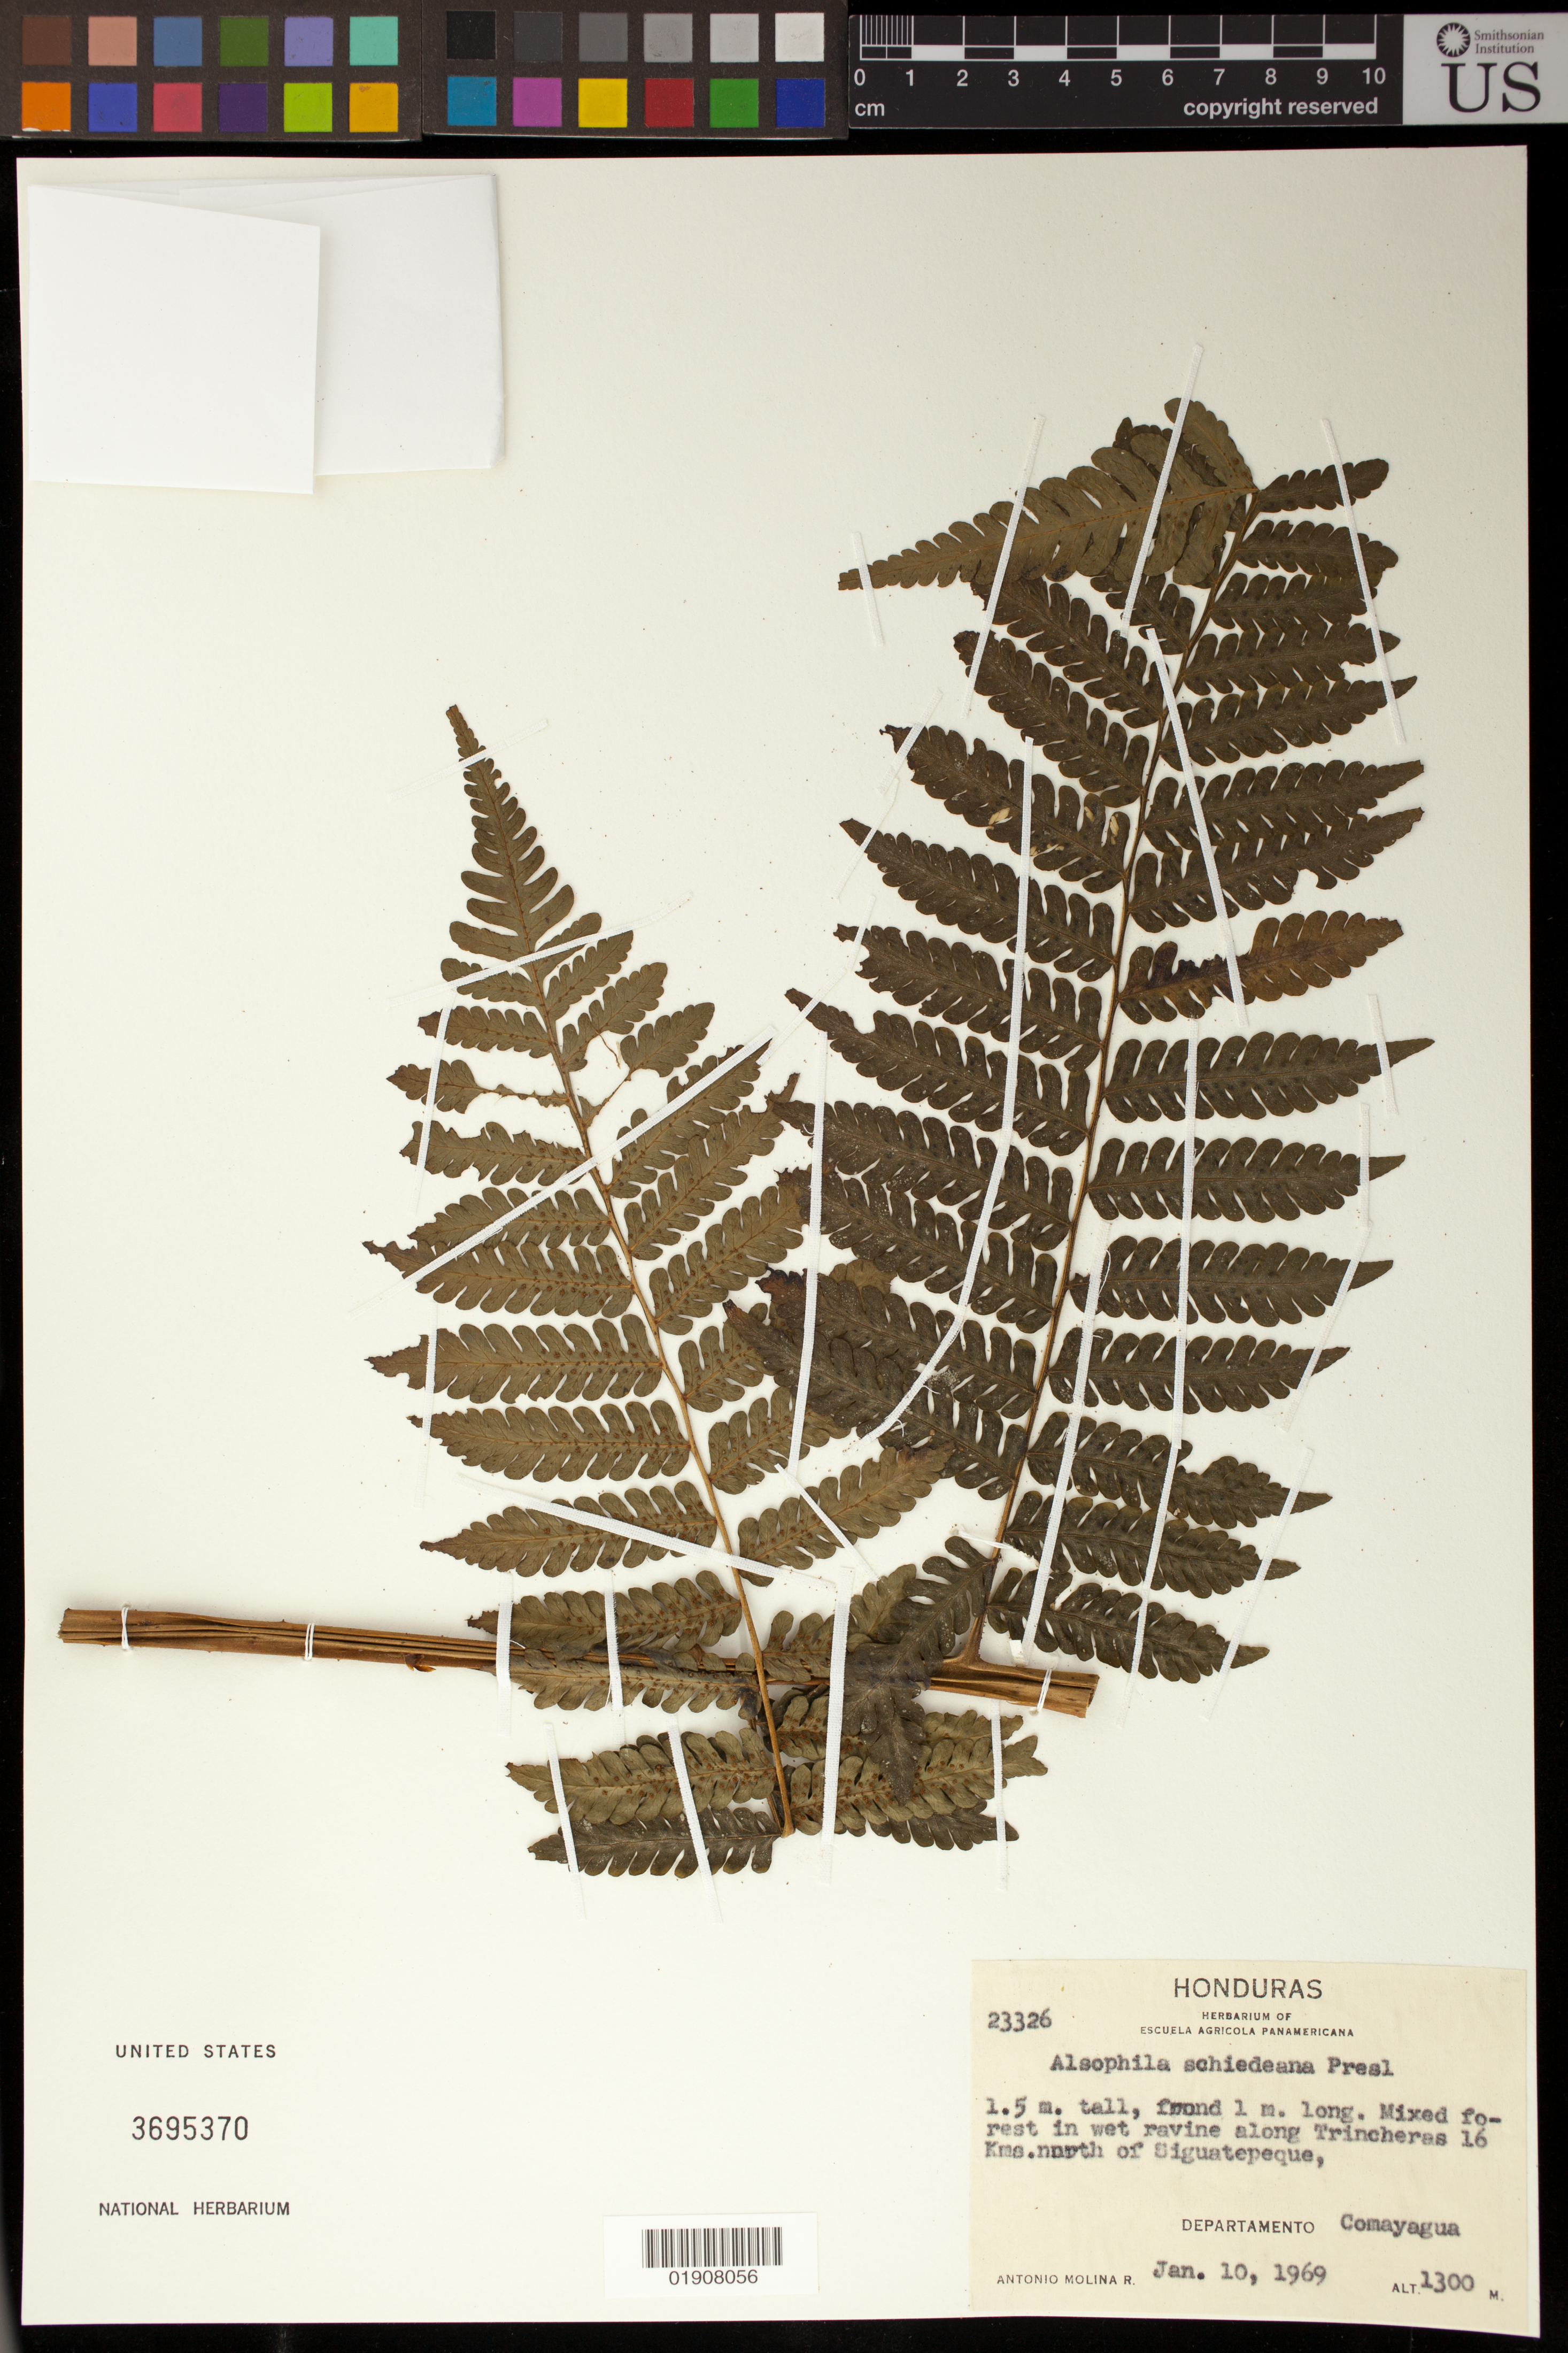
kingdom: Plantae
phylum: Tracheophyta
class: Polypodiopsida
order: Cyatheales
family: Cyatheaceae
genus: Cyathea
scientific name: Cyathea schiedeana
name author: (C. Presl) Domin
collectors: A. Molina R.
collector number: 23326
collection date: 1969-01-10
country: Honduras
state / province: Comayagua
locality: Along Trincheras 16 kms. north of Siguatepeque.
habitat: Mixed forest in wet ravine.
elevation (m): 1300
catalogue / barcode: US 3695370